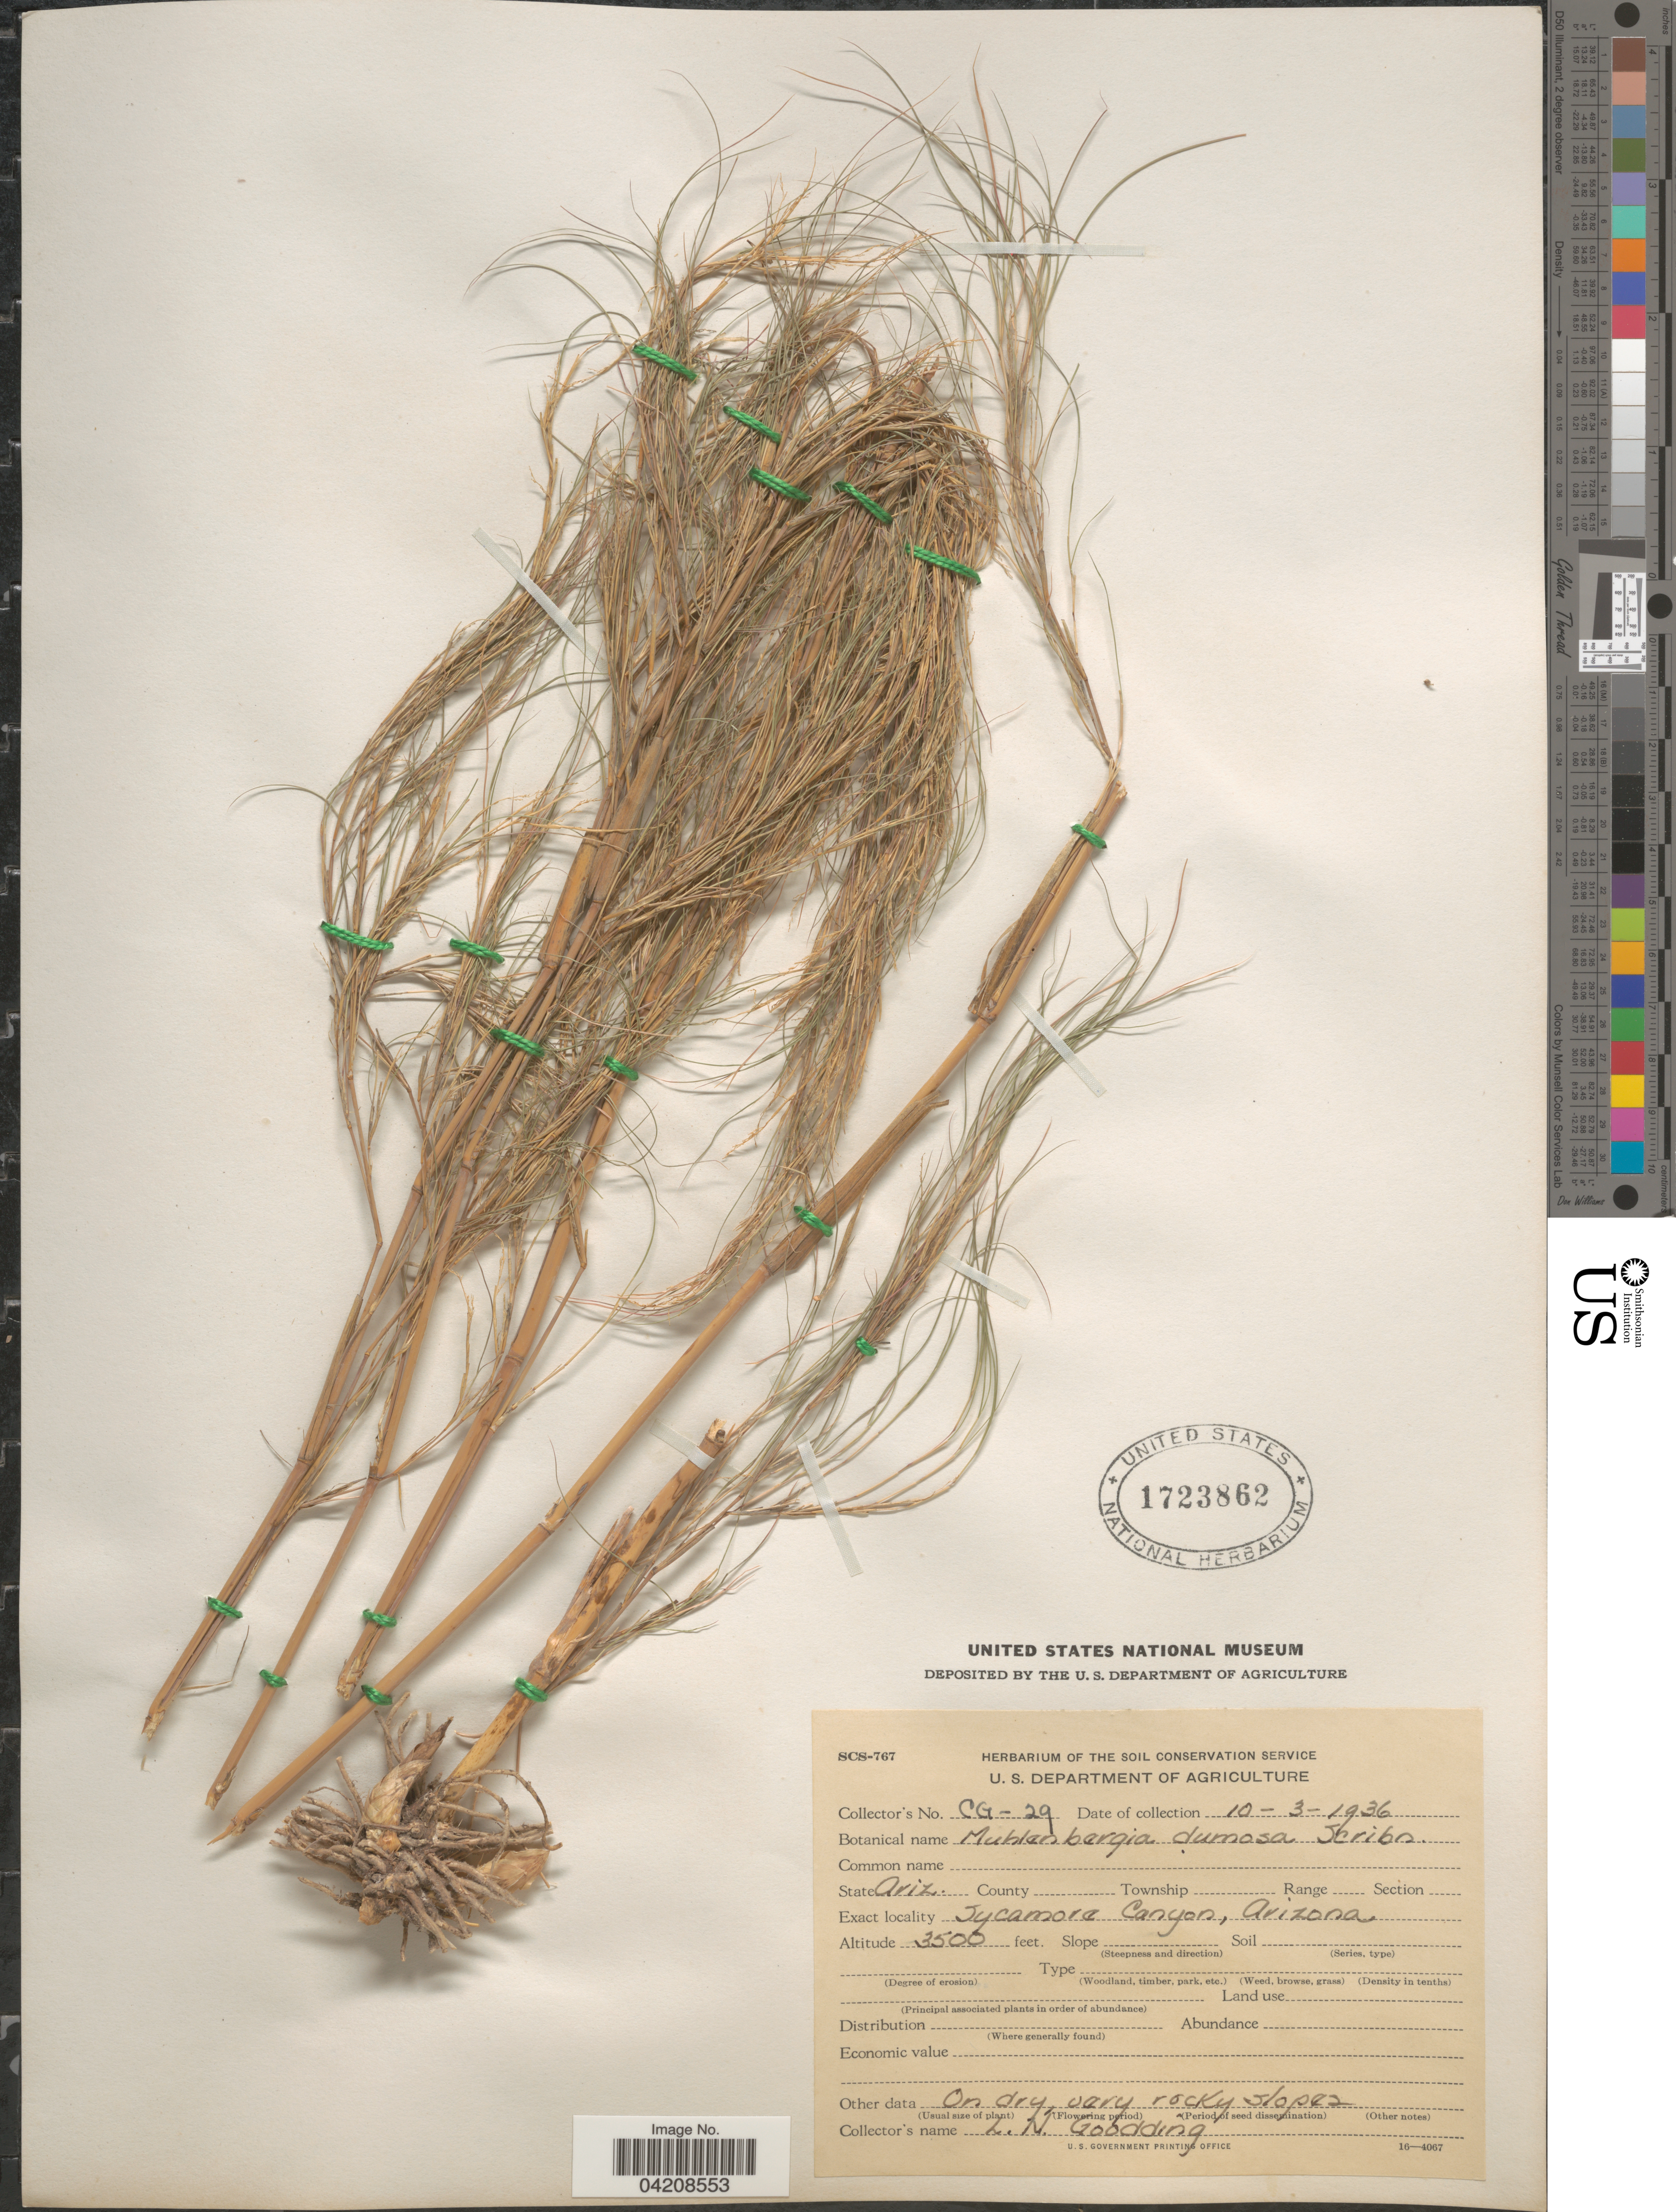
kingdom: Plantae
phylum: Tracheophyta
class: Liliopsida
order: Poales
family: Poaceae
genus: Muhlenbergia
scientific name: Muhlenbergia dumosa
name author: Scribn. ex Vasey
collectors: L. N. Goodding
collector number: CG-29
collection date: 1936-10-03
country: United States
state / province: Arizona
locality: Sycamore Canyon.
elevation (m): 1067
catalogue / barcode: US 1723862